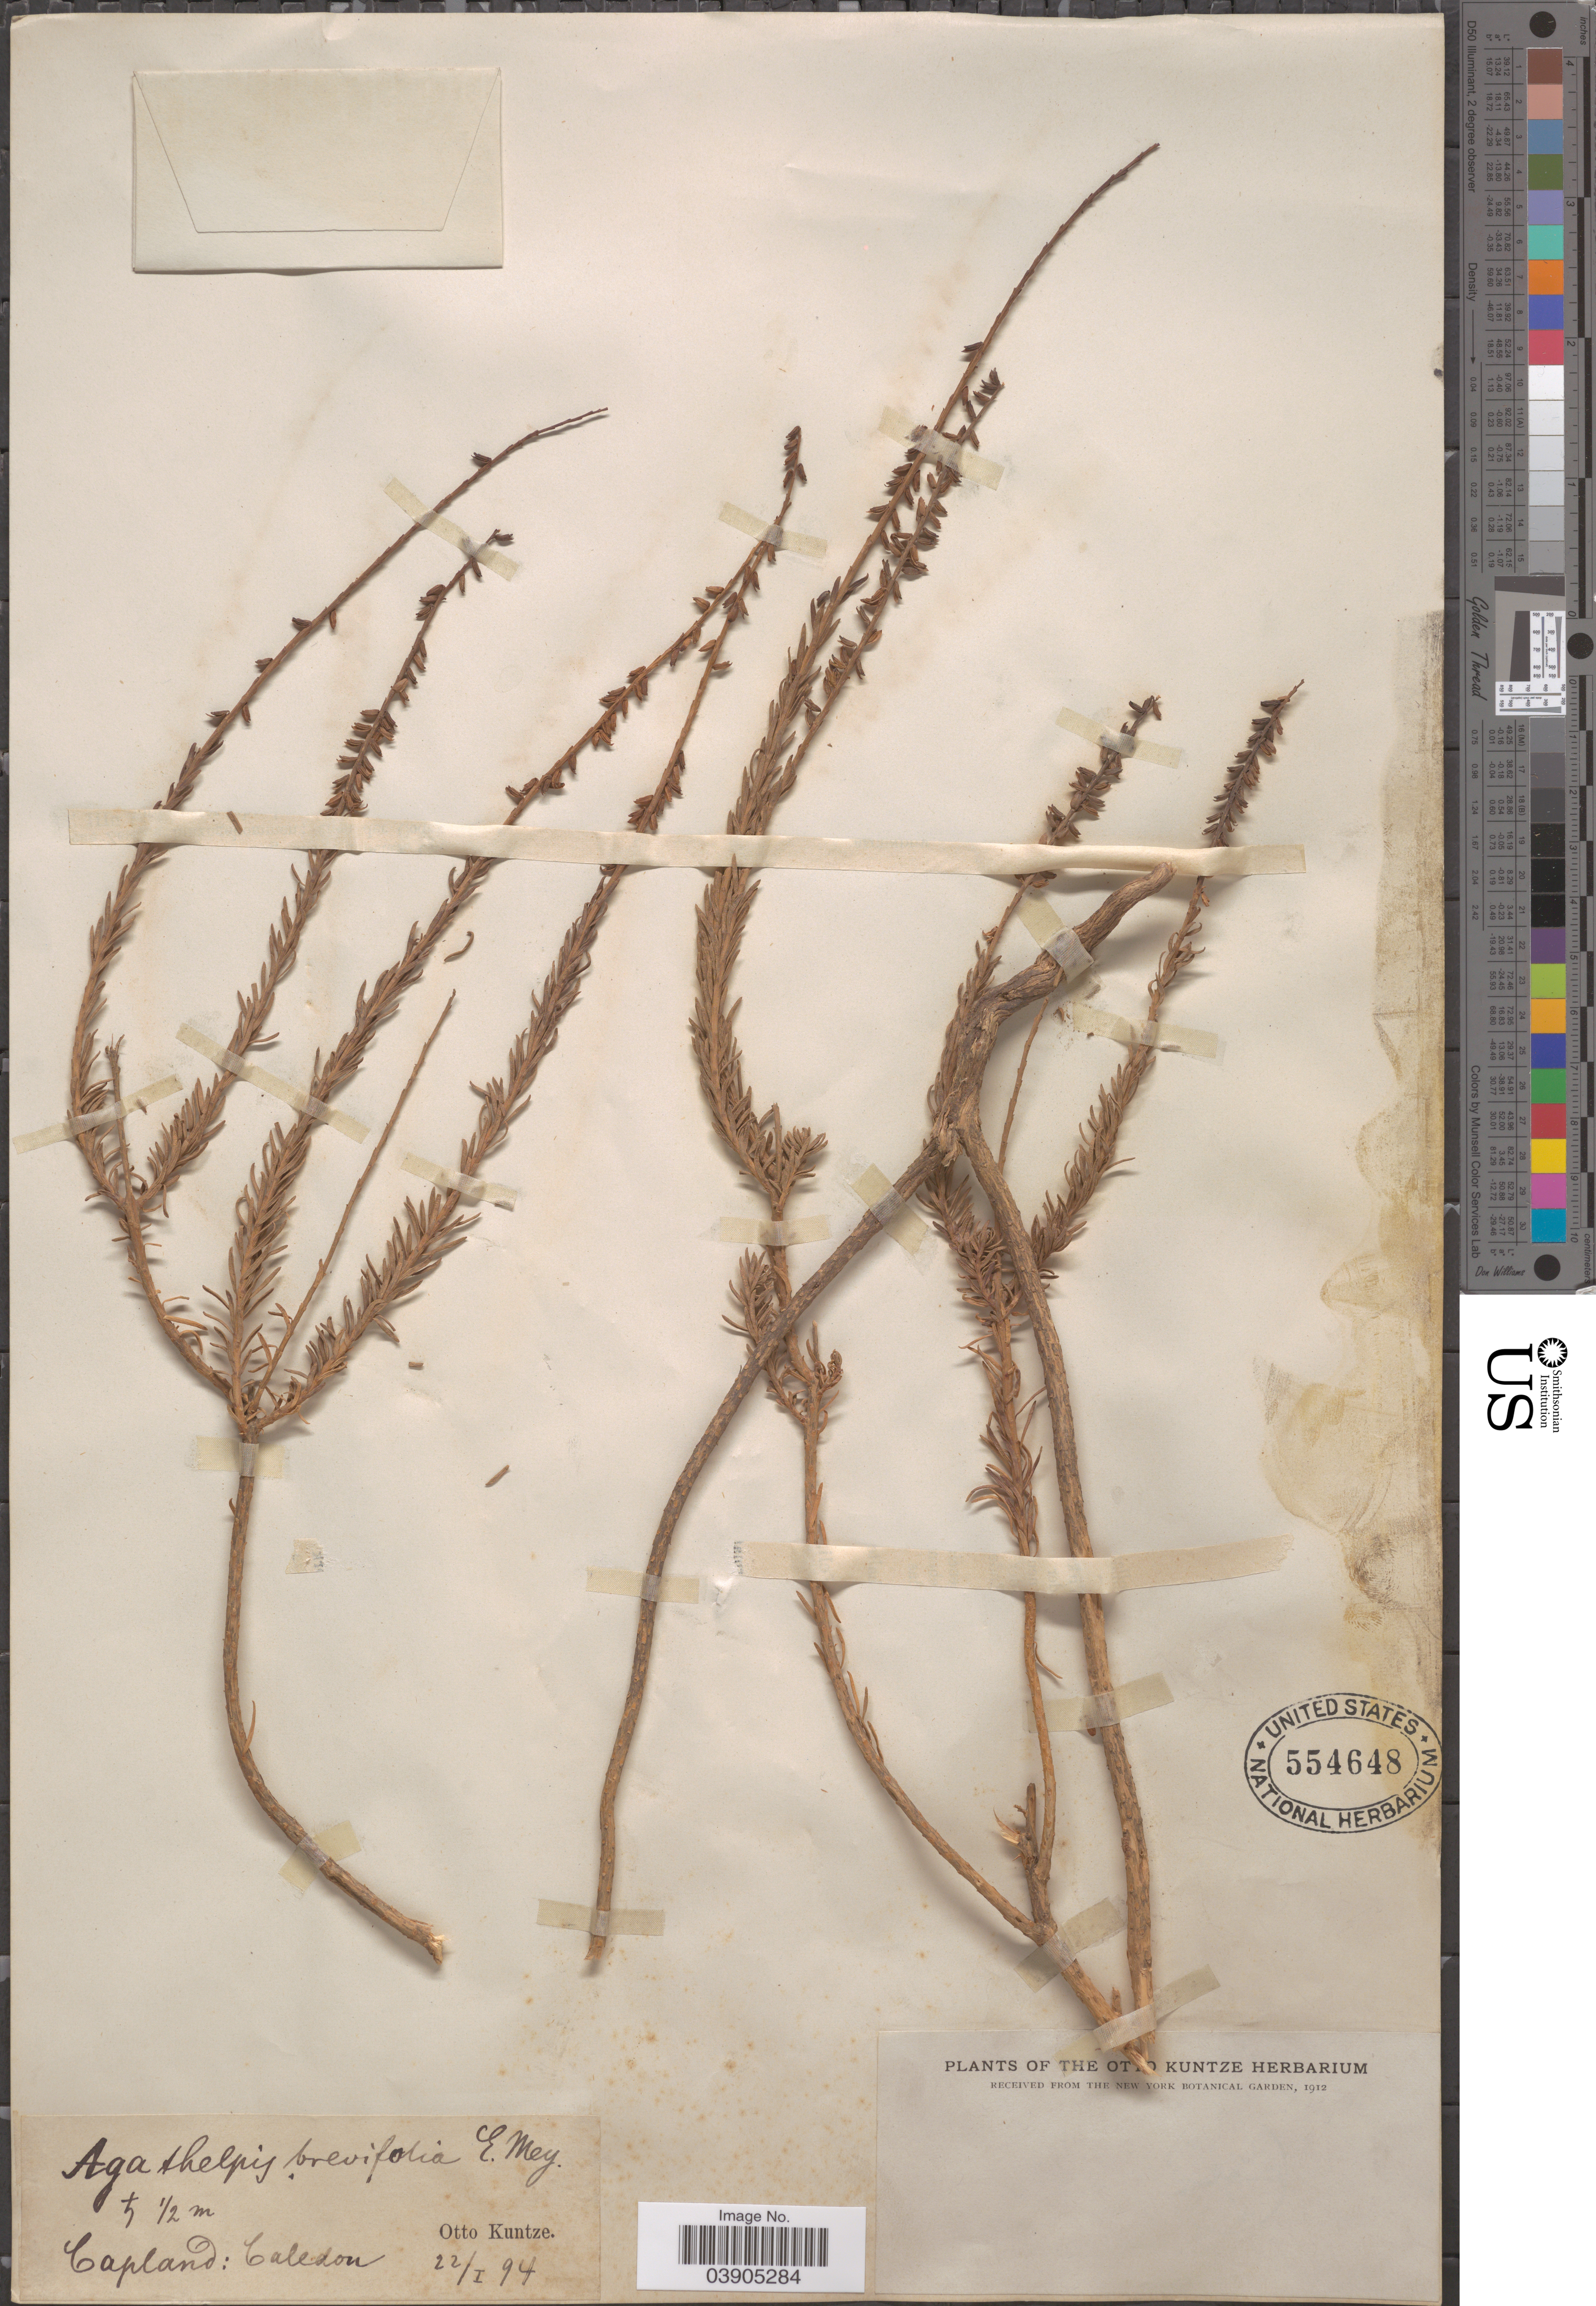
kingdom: Plantae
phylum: Tracheophyta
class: Magnoliopsida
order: Lamiales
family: Plantaginaceae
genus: Agathelpis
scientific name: Agathelpis brevifolia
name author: E. Mey.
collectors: C.E.O. Kuntze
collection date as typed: Transcribed d/m/y: 22/1/94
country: South Africa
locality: Capland: Caledon.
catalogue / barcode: US 554648